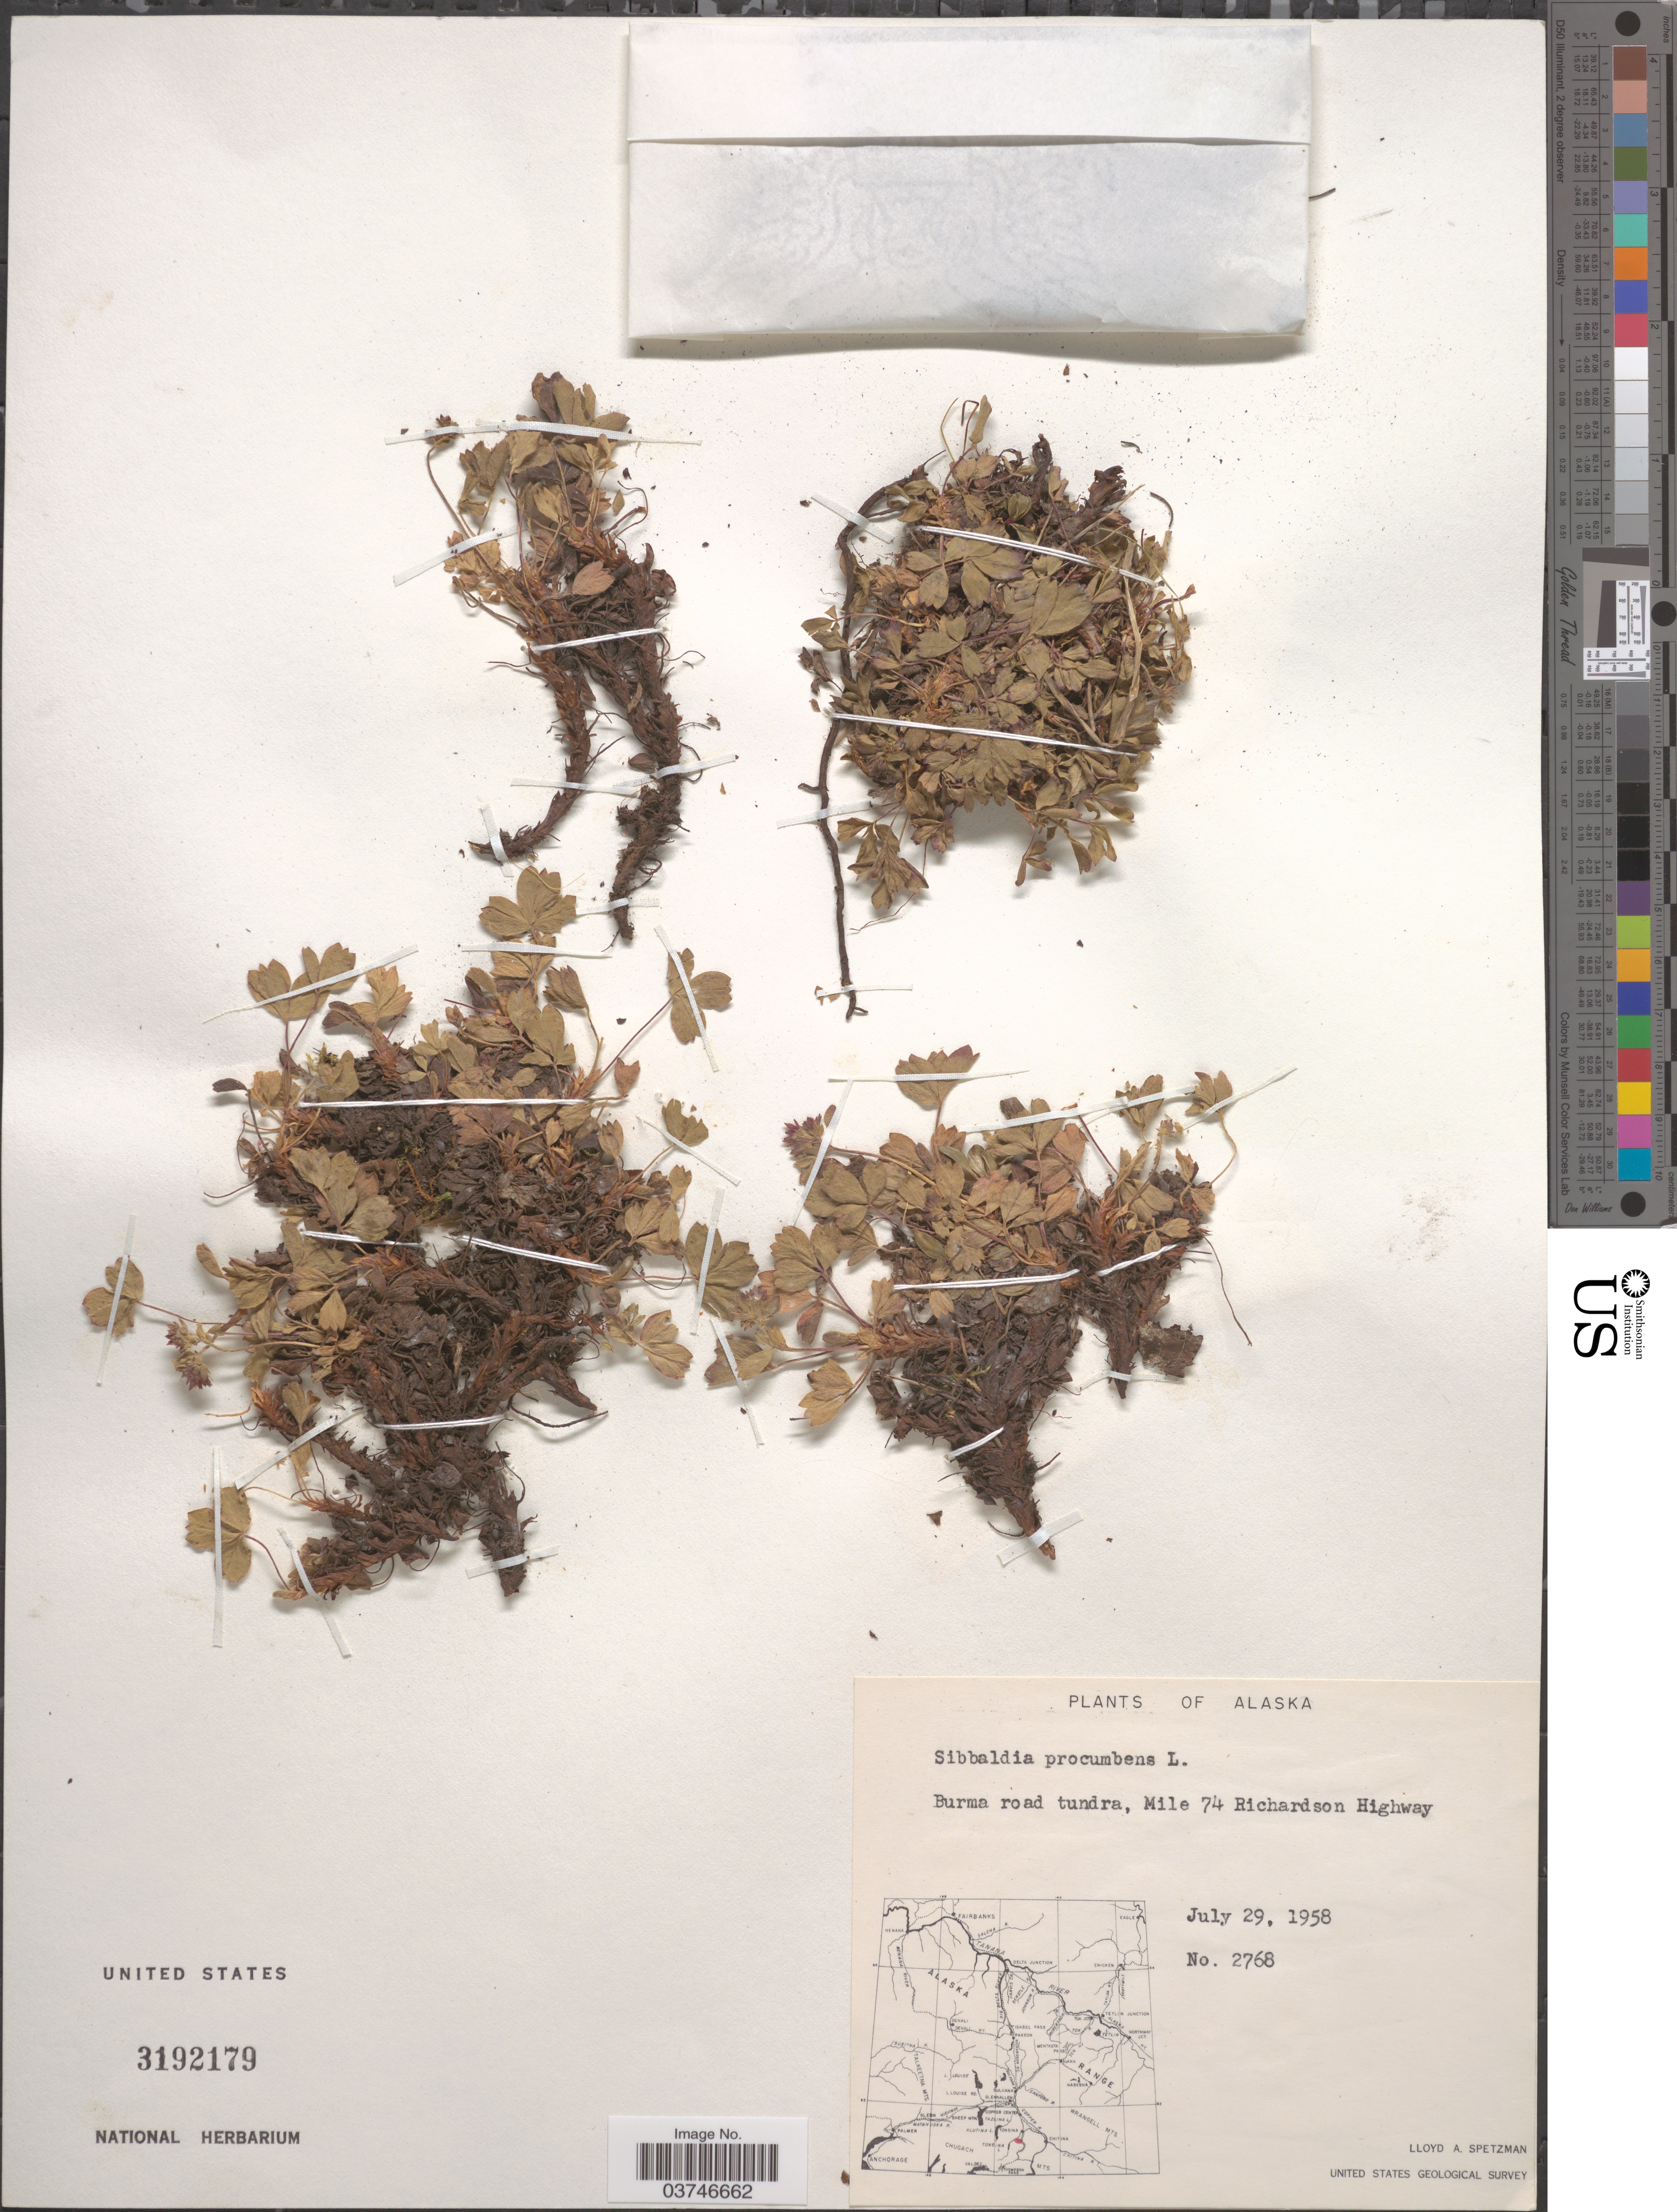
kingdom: Plantae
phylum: Tracheophyta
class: Magnoliopsida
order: Rosales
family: Rosaceae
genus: Sibbaldia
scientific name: Sibbaldia procumbens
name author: L.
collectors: L. Spetzman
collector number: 2768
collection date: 1958-07-29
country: United States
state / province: Alaska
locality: Burma road tundra, Mile 74 Richardson Highway.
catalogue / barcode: US 3192179